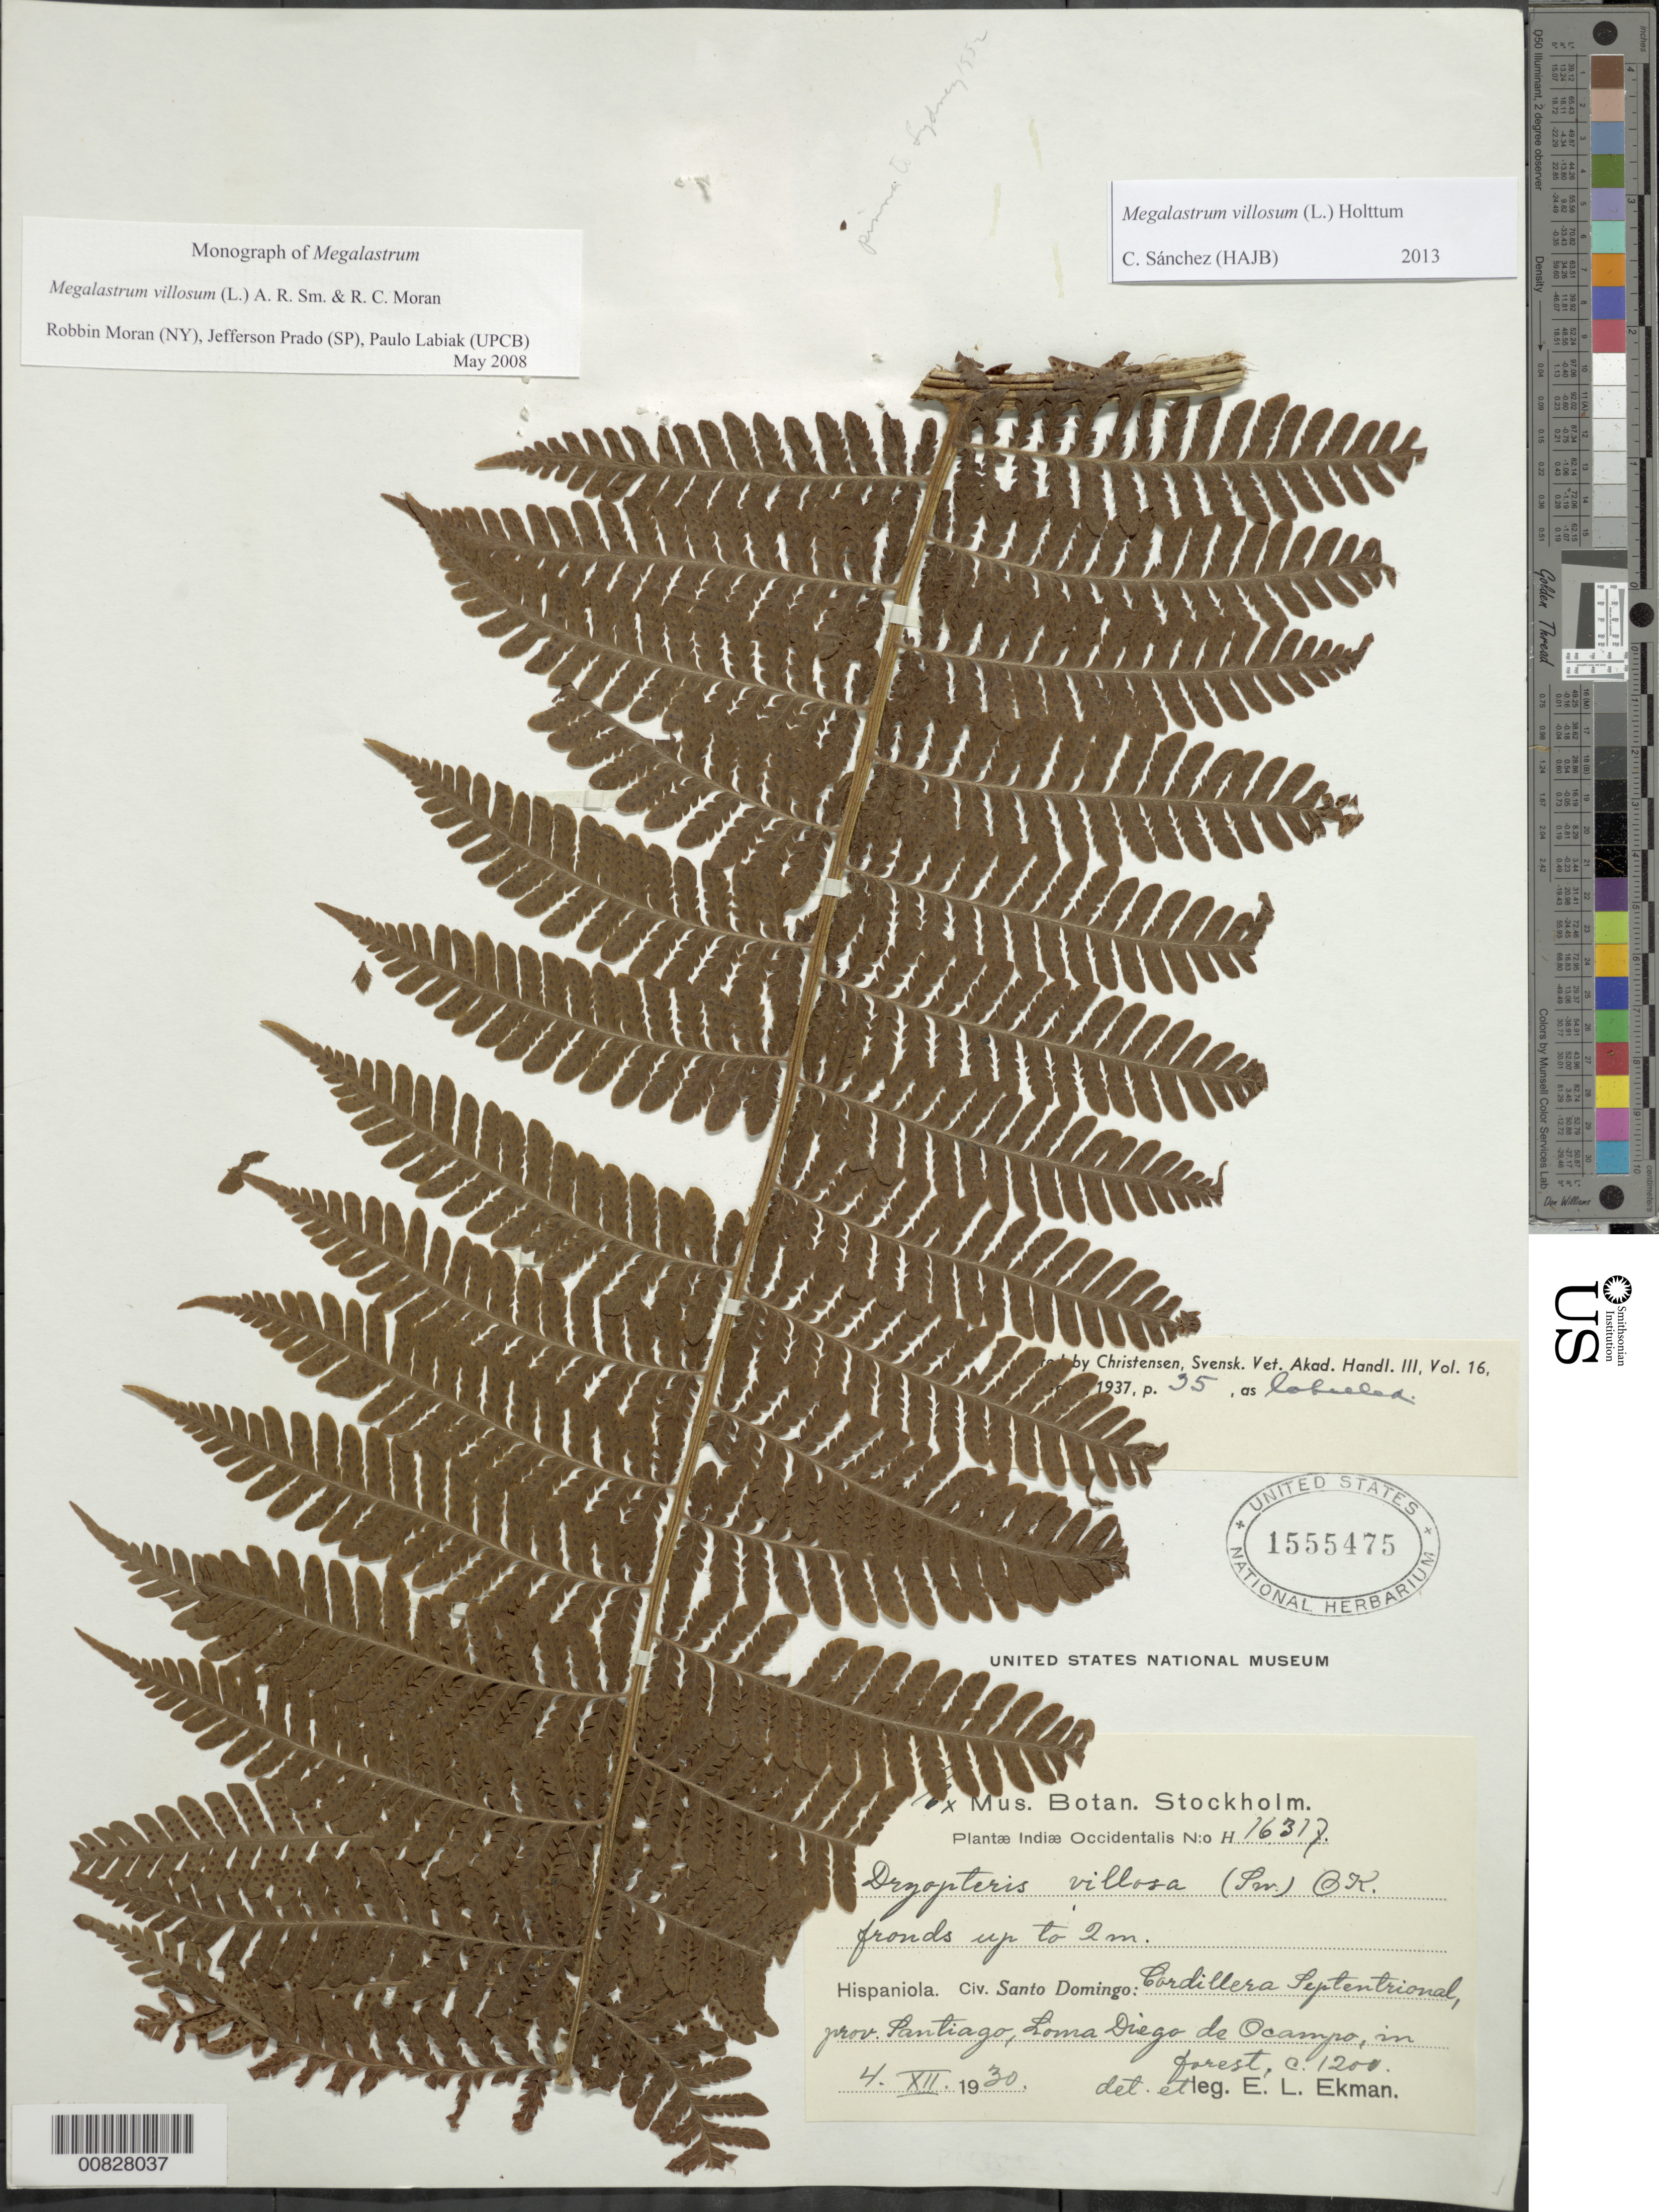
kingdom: Plantae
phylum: Tracheophyta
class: Polypodiopsida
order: Polypodiales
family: Dryopteridaceae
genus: Megalastrum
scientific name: Megalastrum villosum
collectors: E. L. Ekman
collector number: H 16317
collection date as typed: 04 Dec 1920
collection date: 1920-12-04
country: Dominican Republic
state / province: Santiago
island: Hispaniola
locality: Cordillera Septentrional, Loma Diego de Ocampo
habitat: Forest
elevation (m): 1200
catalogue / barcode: US 1555475